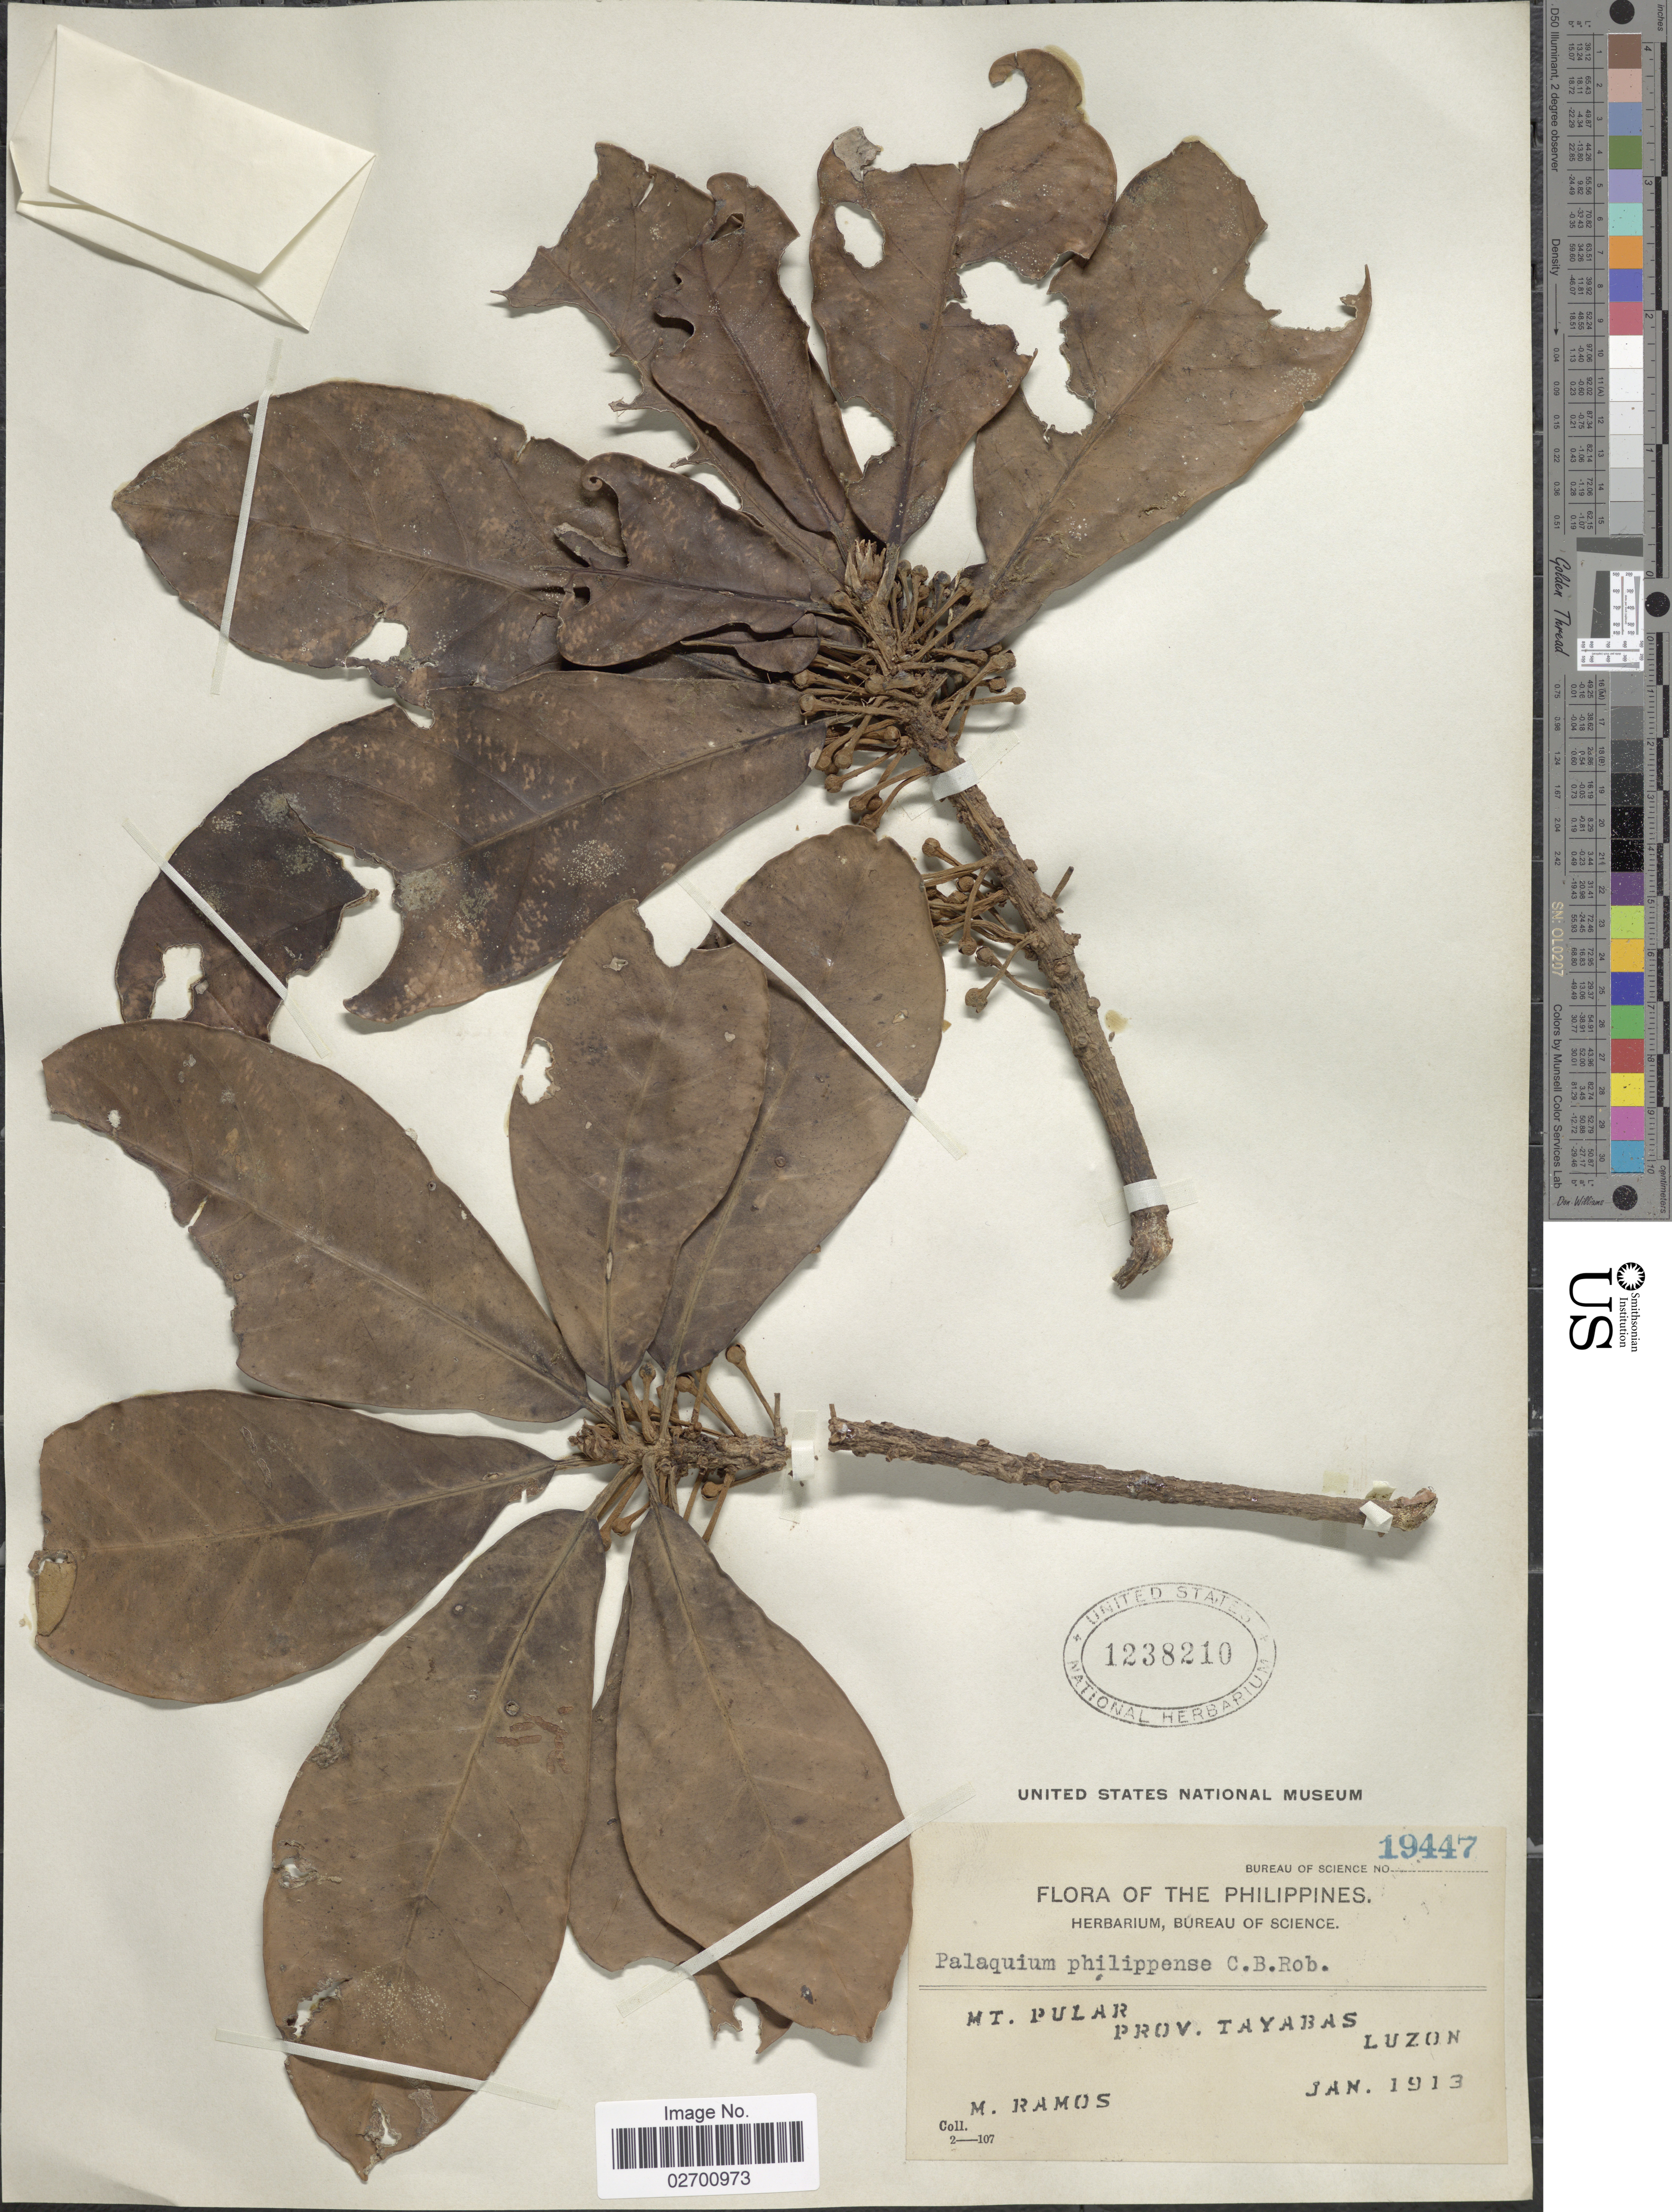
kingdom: Plantae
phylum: Tracheophyta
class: Magnoliopsida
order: Ericales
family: Sapotaceae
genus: Palaquium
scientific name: Palaquium philippense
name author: (Perr.) C.B. Rob.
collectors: M. Ramos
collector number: Bureau of Science 19447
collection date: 1913-01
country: Philippines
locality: Mt. Pular, Prov. Tayabas, Luzon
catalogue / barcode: US 1238210